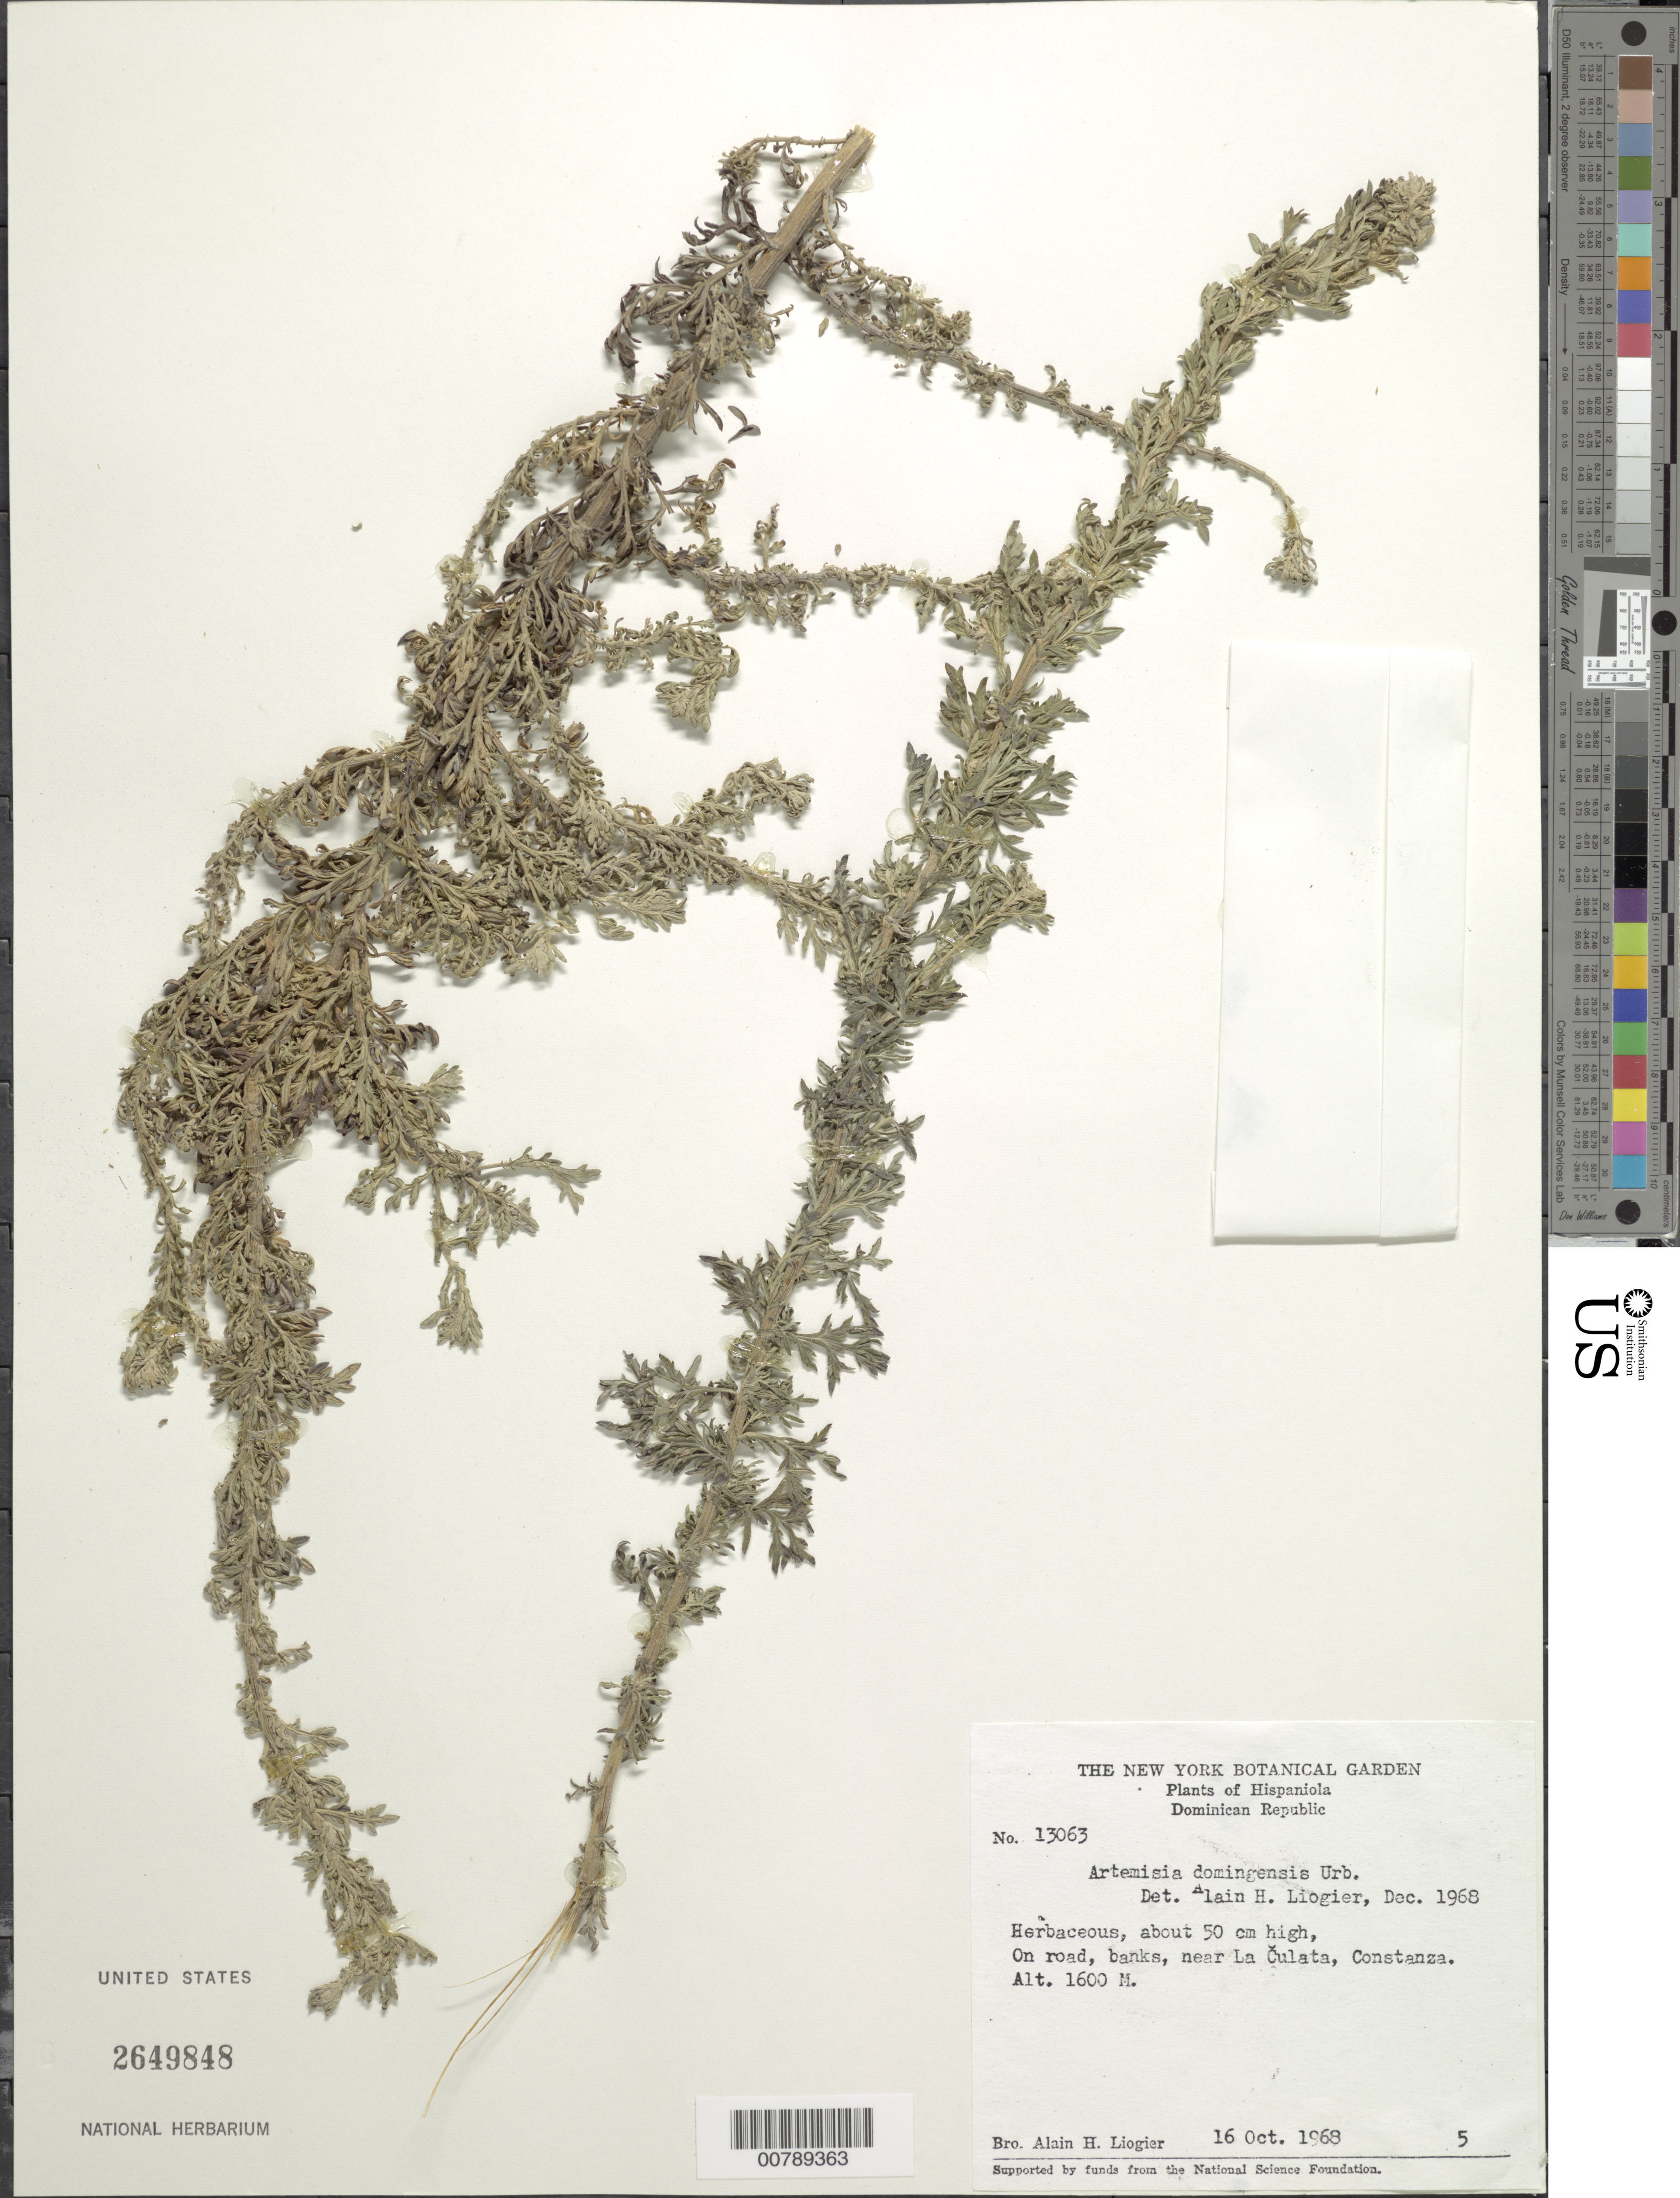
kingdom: Plantae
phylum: Tracheophyta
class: Magnoliopsida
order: Asterales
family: Asteraceae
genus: Artemisia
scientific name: Artemisia domingensis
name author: Urb.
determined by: Liogier, Alain H.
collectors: A. H. Liogier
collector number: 13063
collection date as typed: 16 Oct 1968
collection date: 1968-10-16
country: Dominican Republic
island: Hispaniola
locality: On road, banks, near La Culata, Constanza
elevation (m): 1600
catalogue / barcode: US 2649848